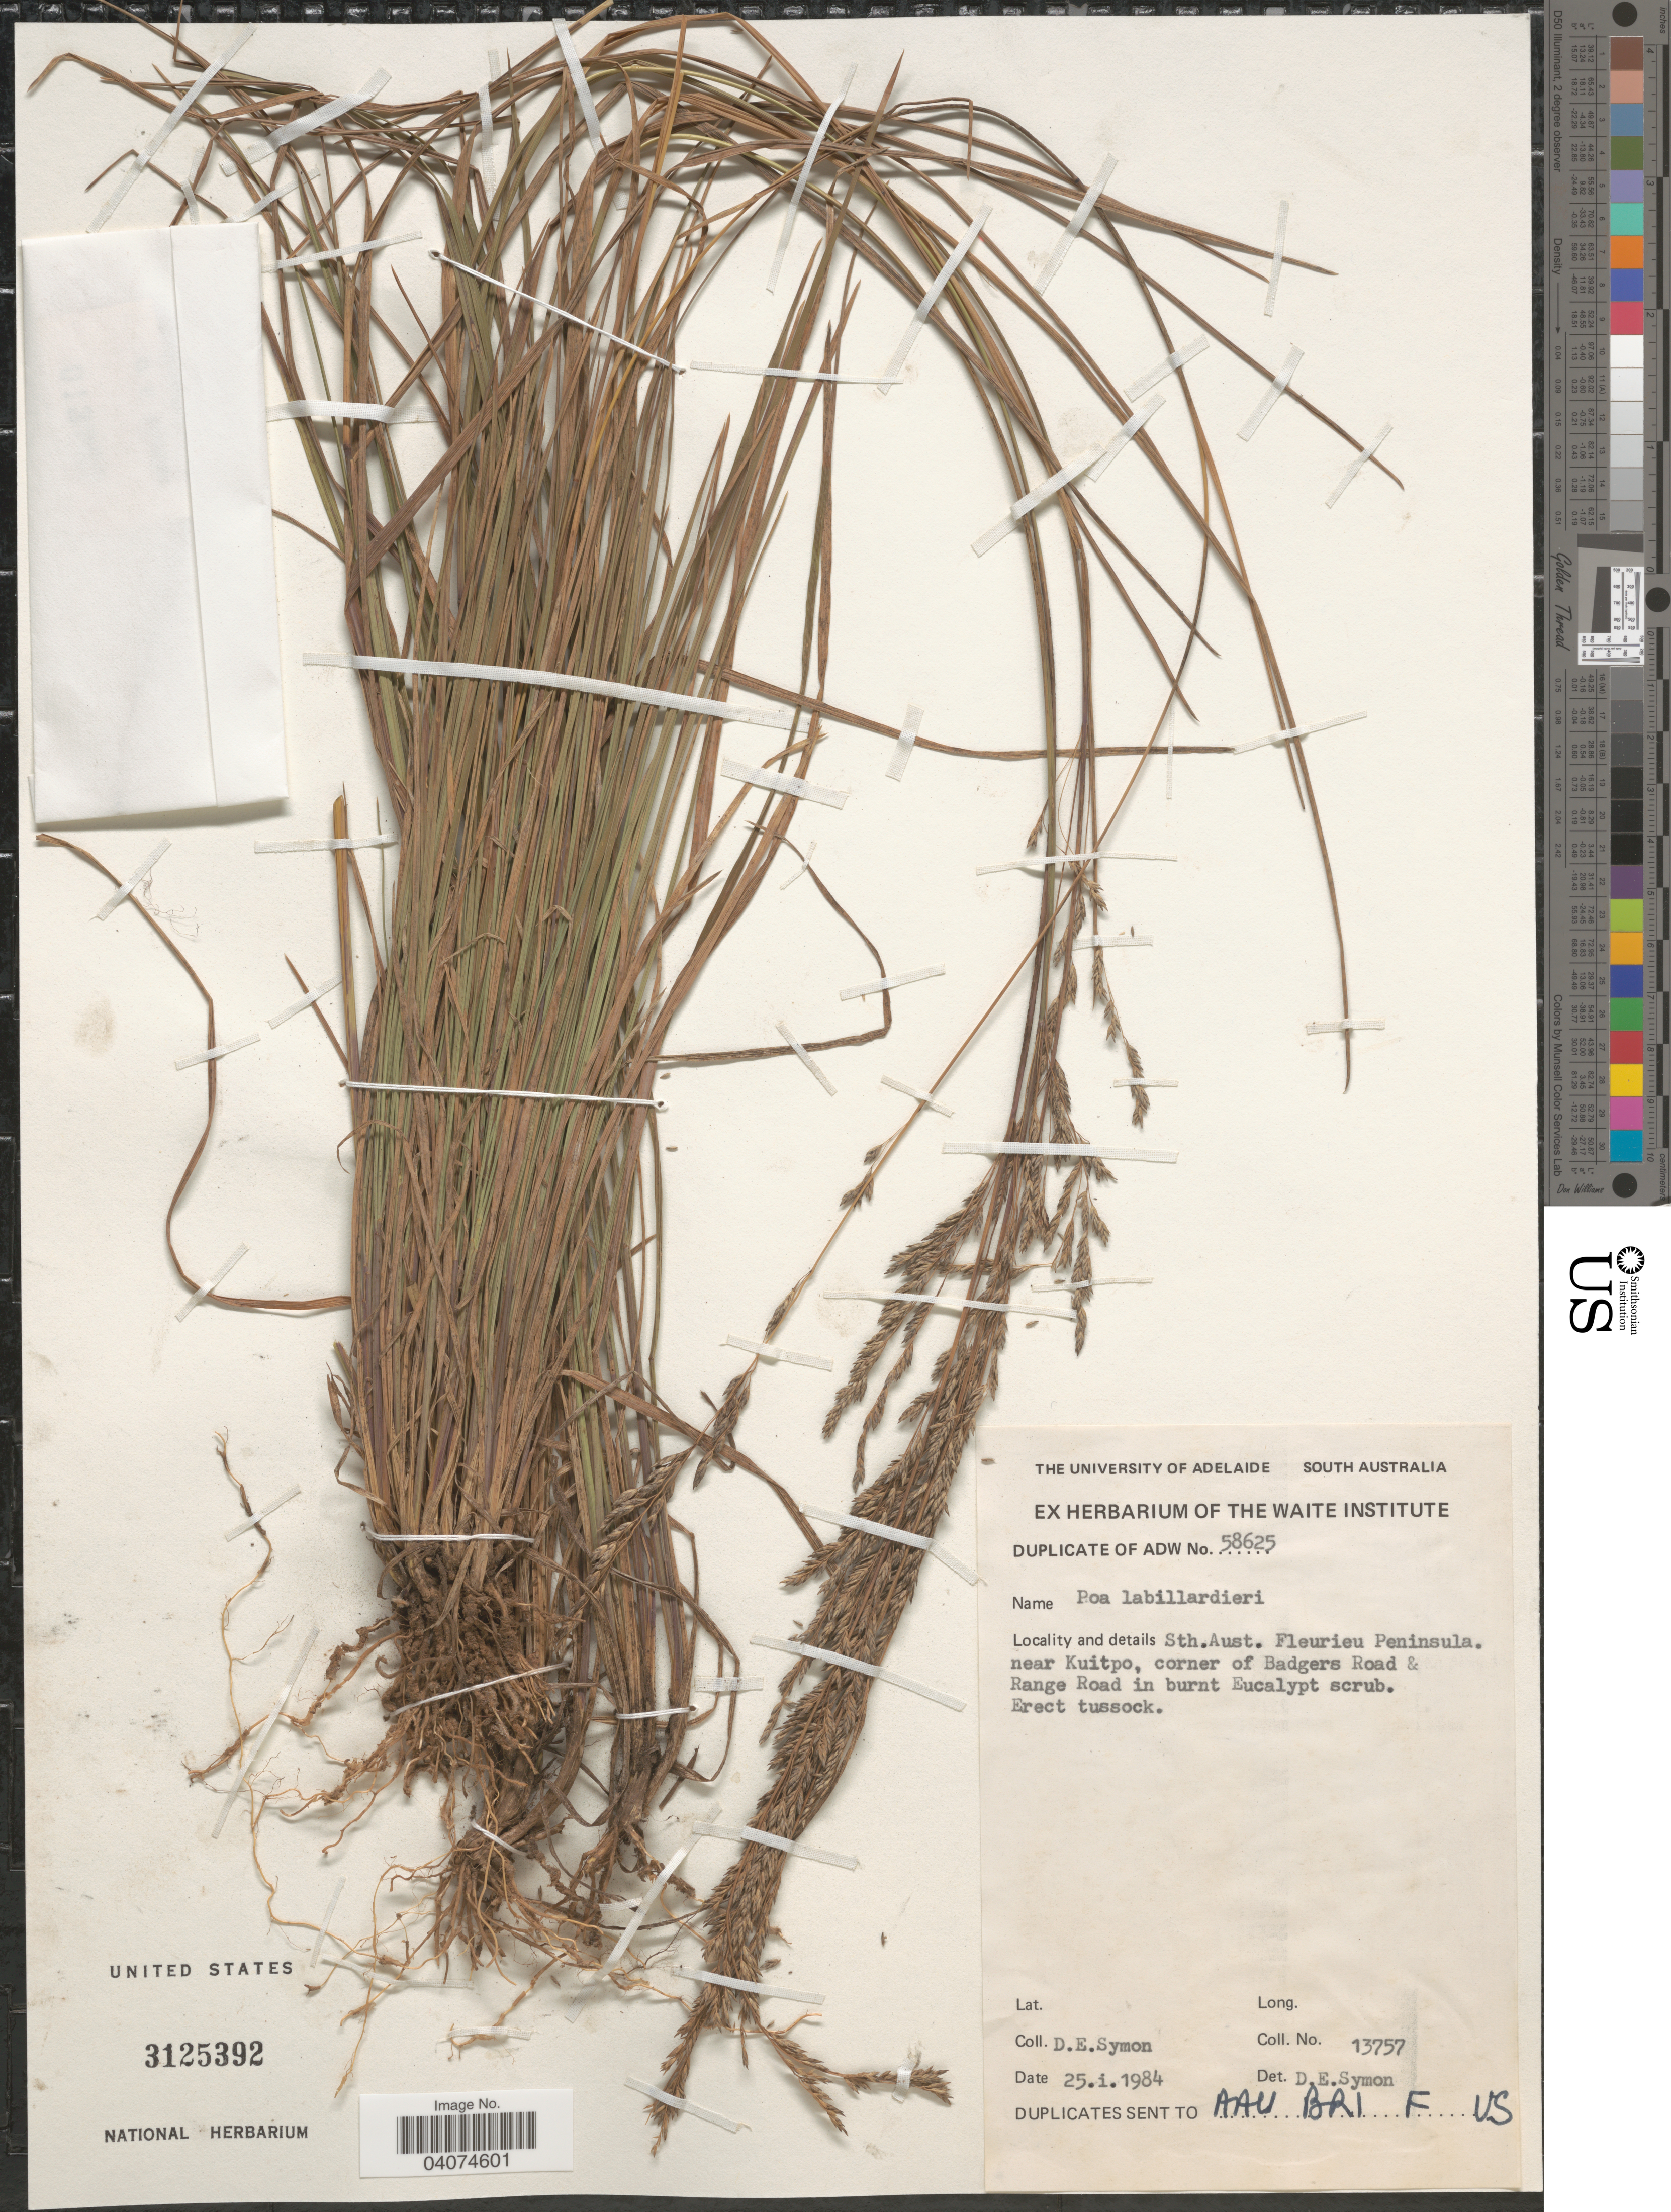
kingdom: Plantae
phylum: Tracheophyta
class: Liliopsida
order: Poales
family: Poaceae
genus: Poa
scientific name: Poa labillardierei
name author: Steud.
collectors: D. Symon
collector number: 13757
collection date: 1984-01-25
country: Australia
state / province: South Australia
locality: Fleurieu Peninsula near Kuitpo, corner of Badgers Road & Range Road.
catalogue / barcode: US 3125392